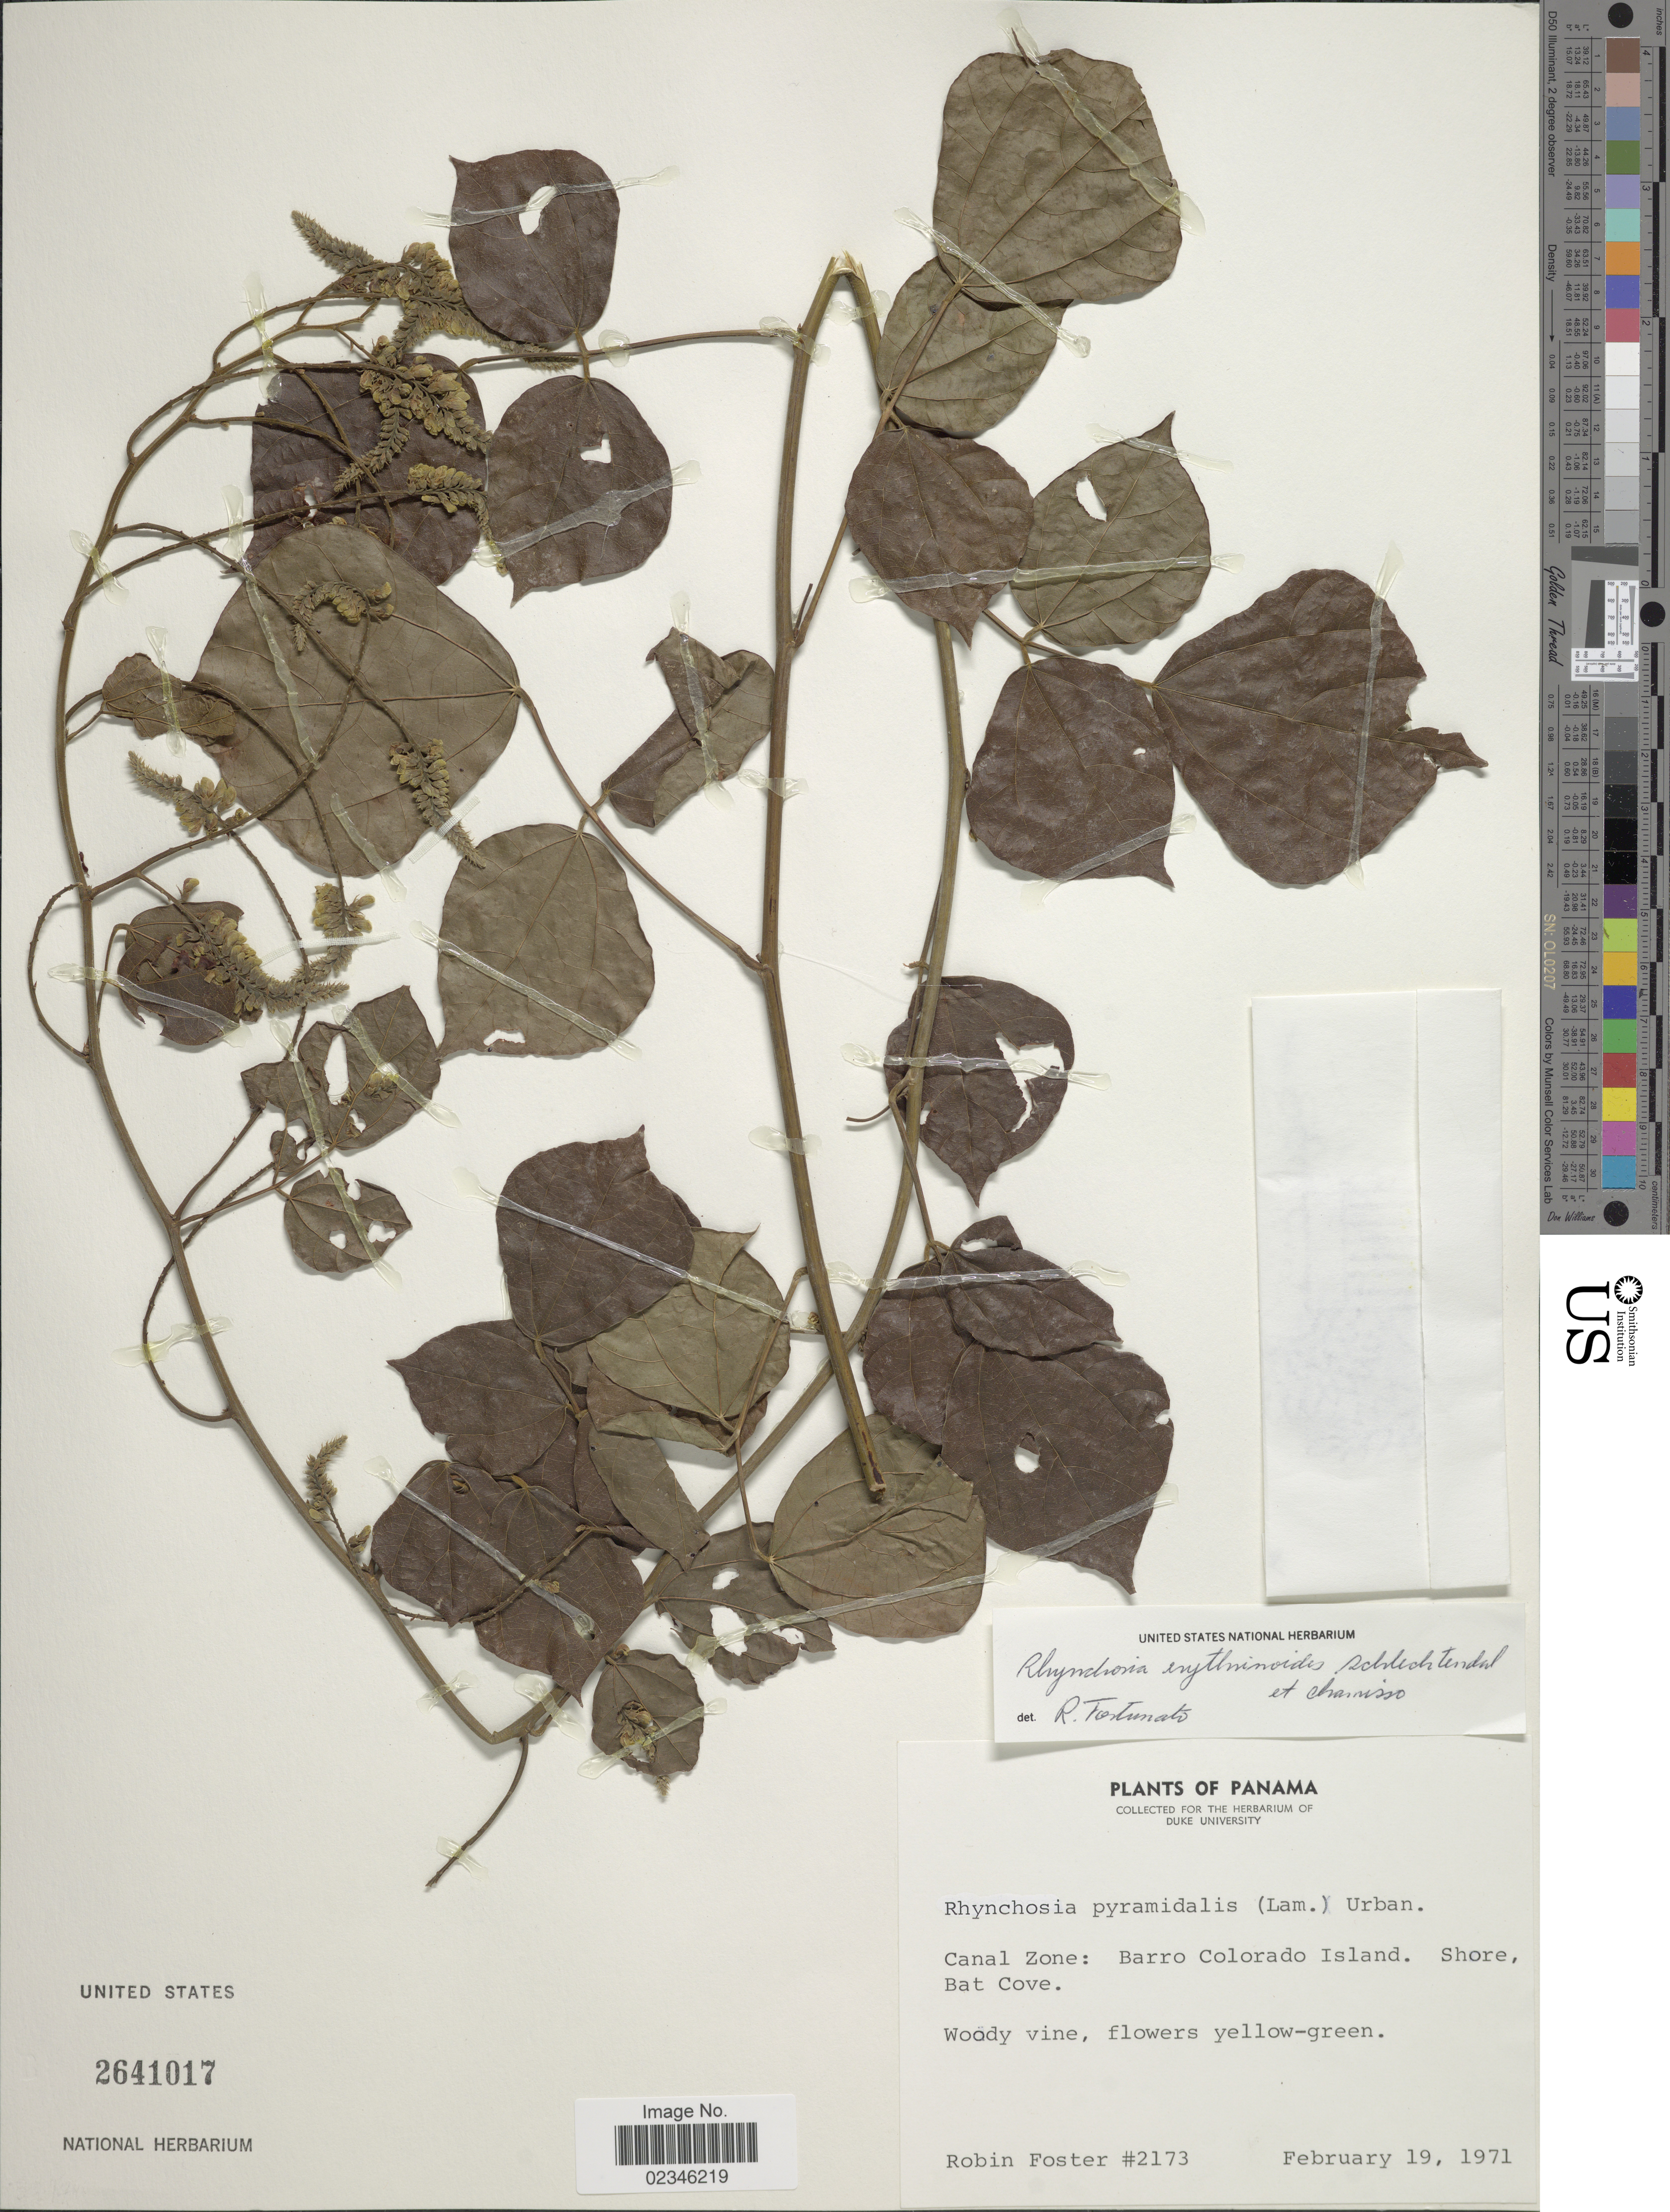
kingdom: Plantae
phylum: Tracheophyta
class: Magnoliopsida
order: Fabales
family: Fabaceae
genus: Rhynchosia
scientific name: Rhynchosia erythrinoides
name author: Schltdl. & Cham.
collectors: R. B. Foster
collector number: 2173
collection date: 1971-02-19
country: Panama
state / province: Panamá Oeste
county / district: Canal Zone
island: Barro Colorado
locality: Canal Zone: Barro Colorado Island. Shore, Bat Cove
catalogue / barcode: US 2641017